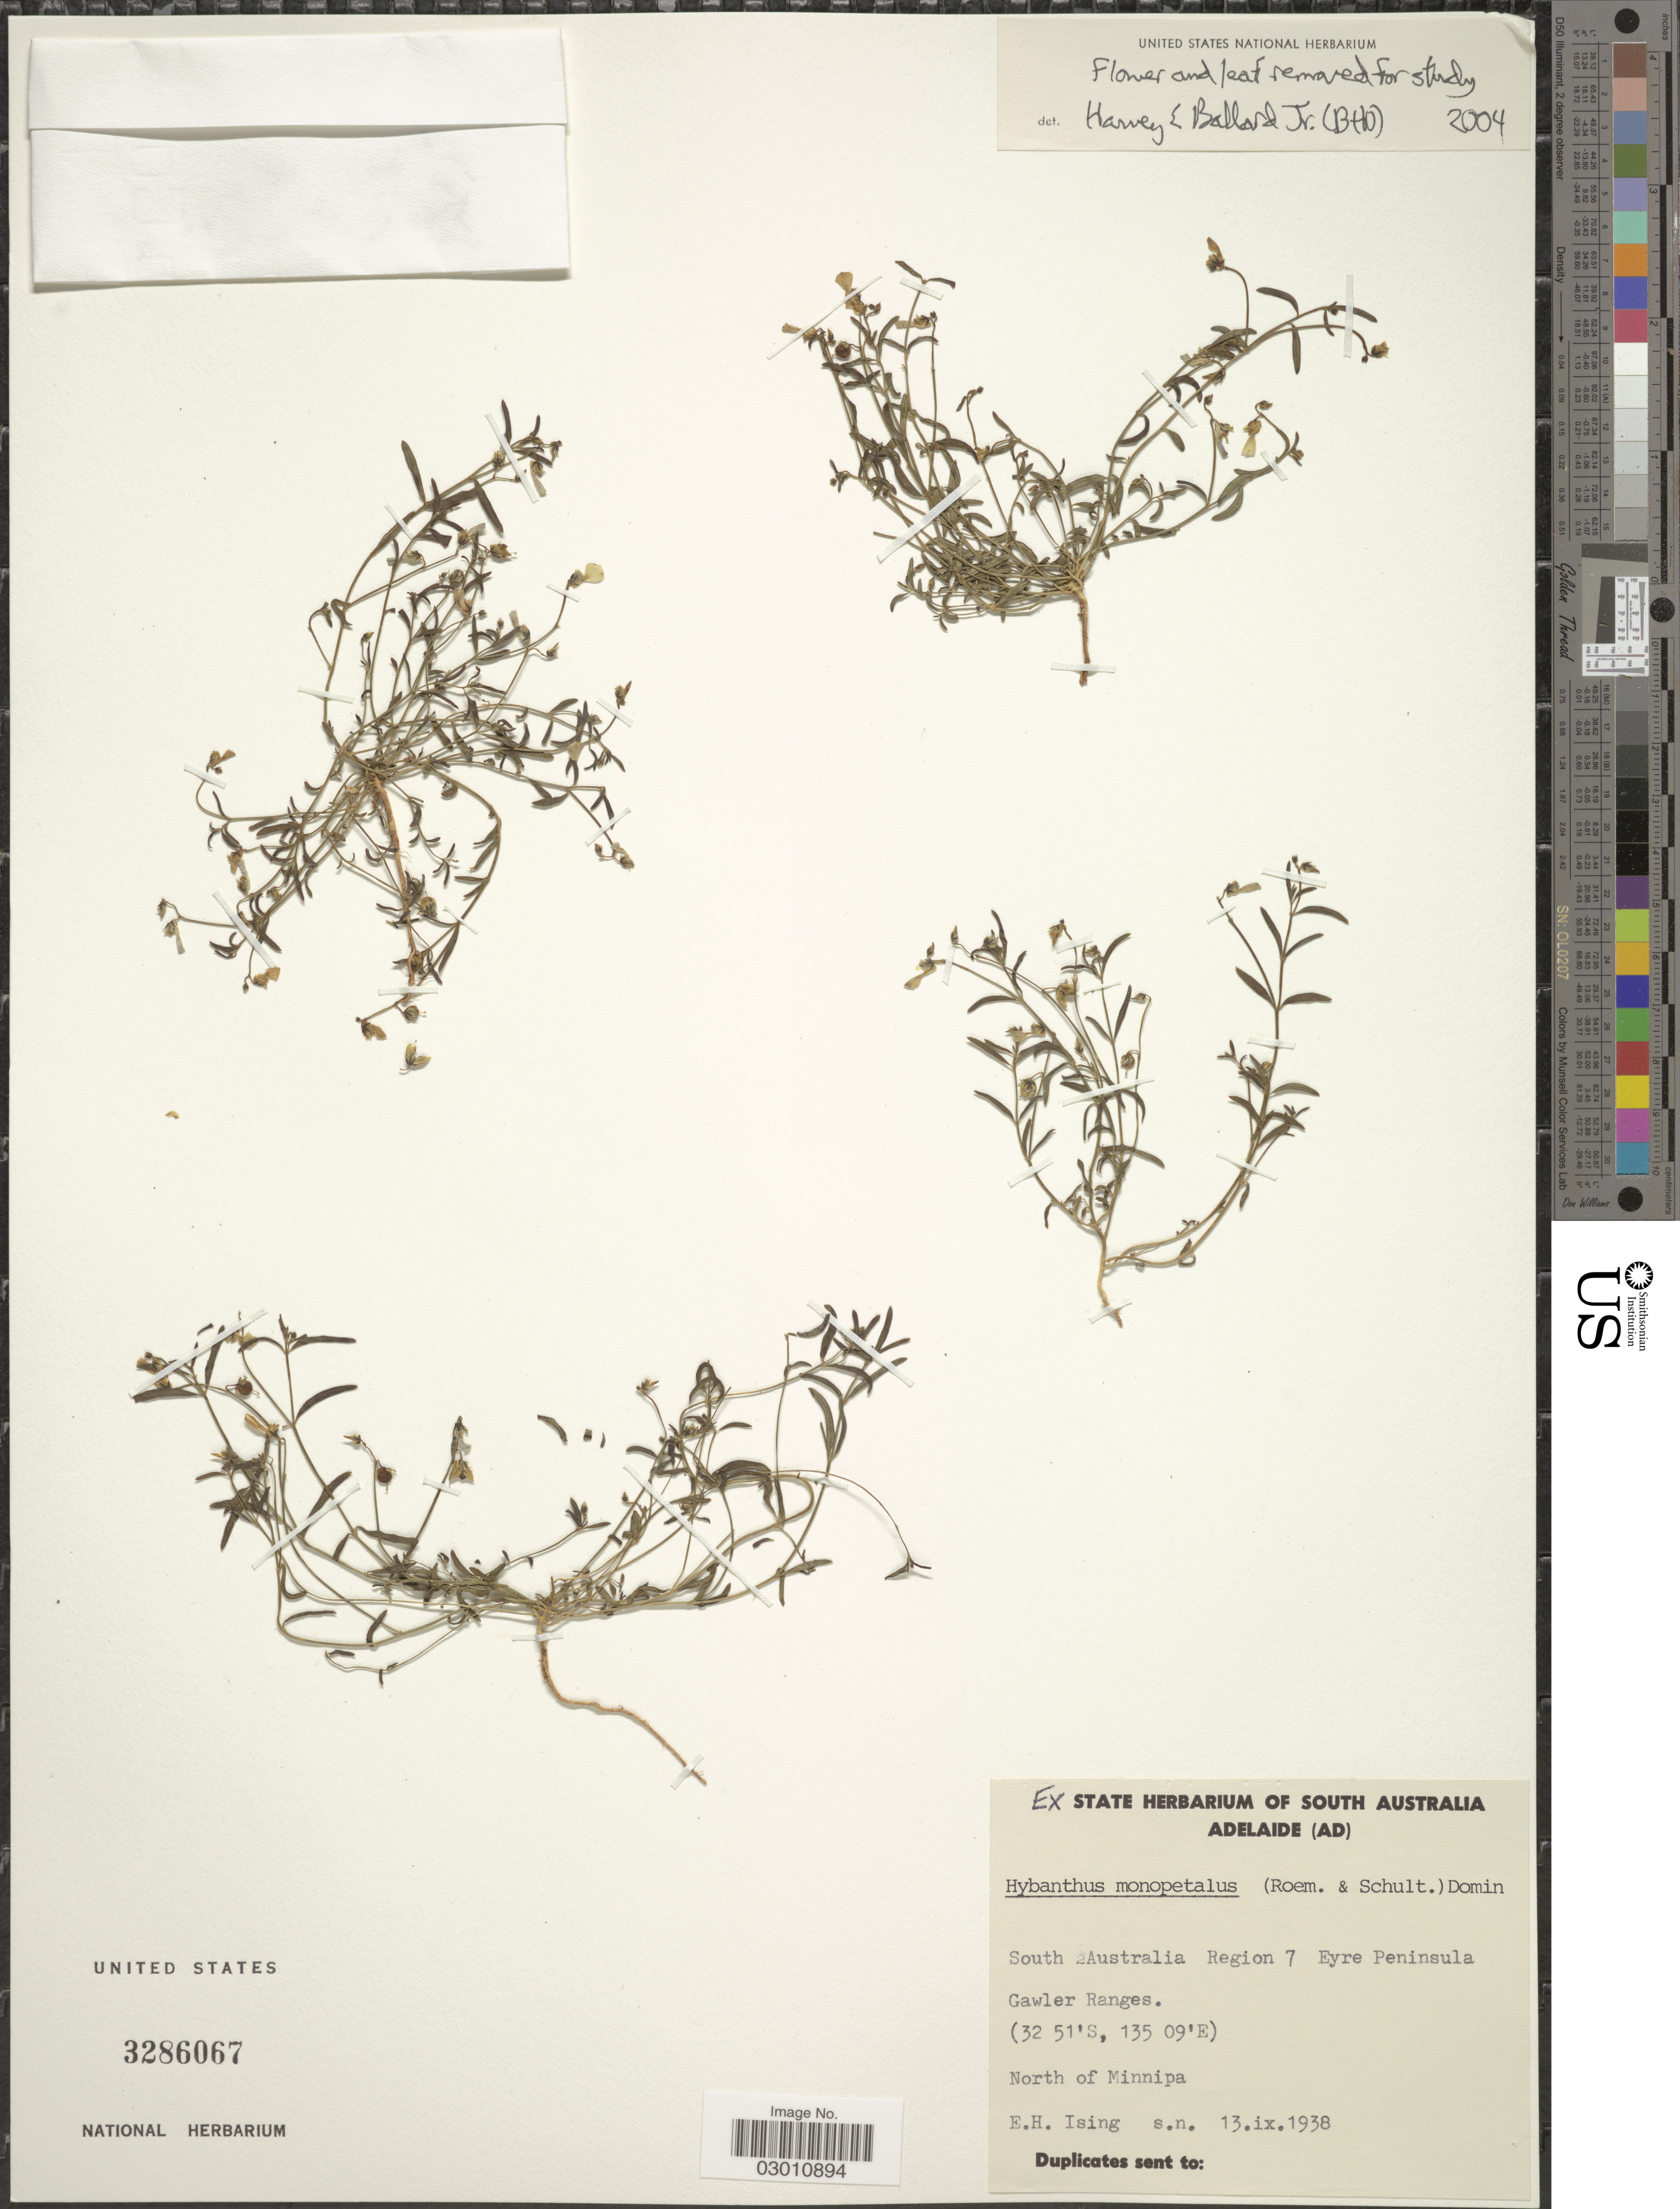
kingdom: Plantae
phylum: Tracheophyta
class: Magnoliopsida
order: Malpighiales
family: Violaceae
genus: Pigea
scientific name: Pigea monopetala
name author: (Schult.) Ging.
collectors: E. Ising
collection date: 1938-09-13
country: Australia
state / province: South Australia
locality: Region 7 Eyre Peninsula Gawler Ranges. North of Minnipa.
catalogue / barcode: US 3286067